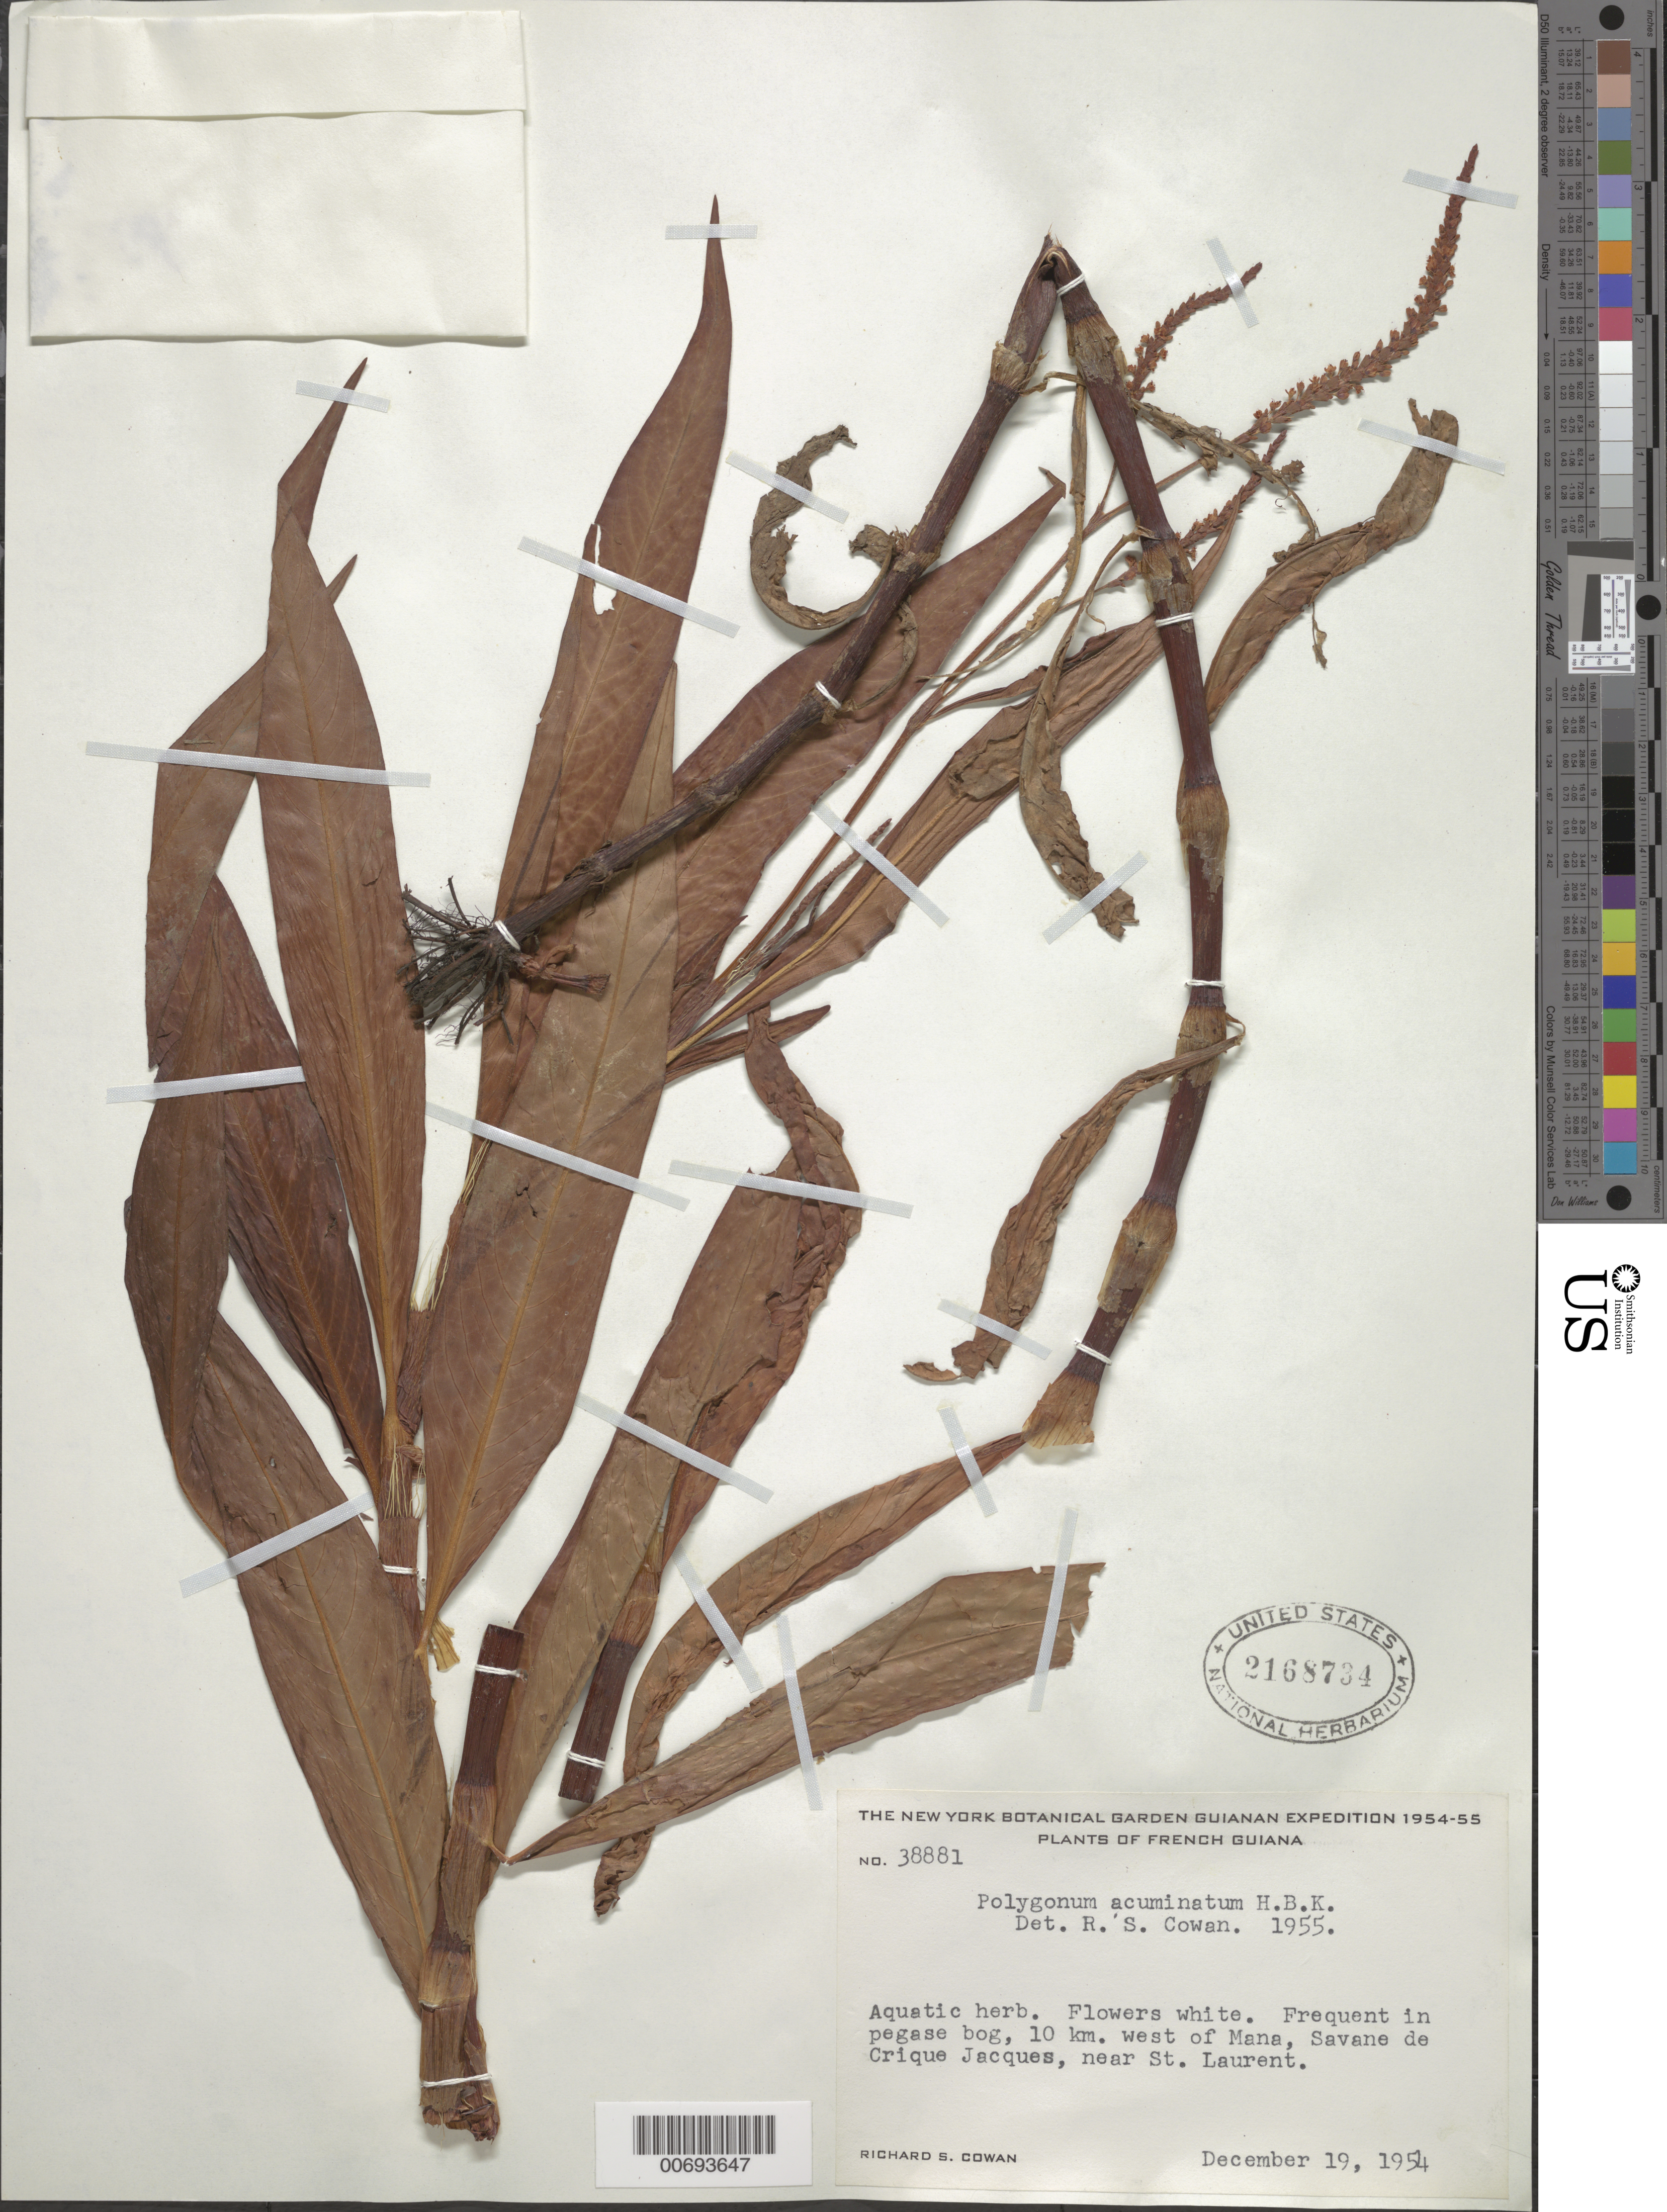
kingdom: Plantae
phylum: Tracheophyta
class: Magnoliopsida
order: Caryophyllales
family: Polygonaceae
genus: Polygonum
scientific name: Polygonum acuminatum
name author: Kunth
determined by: Cowan, R. S.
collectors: R. S. Cowan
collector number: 38881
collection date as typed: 19-Dec-54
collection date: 1954-12-19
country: French Guiana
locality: Crique Jacques, near St. Laurent, 10 km W of Mana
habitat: Pegase bog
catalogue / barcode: US 2168734